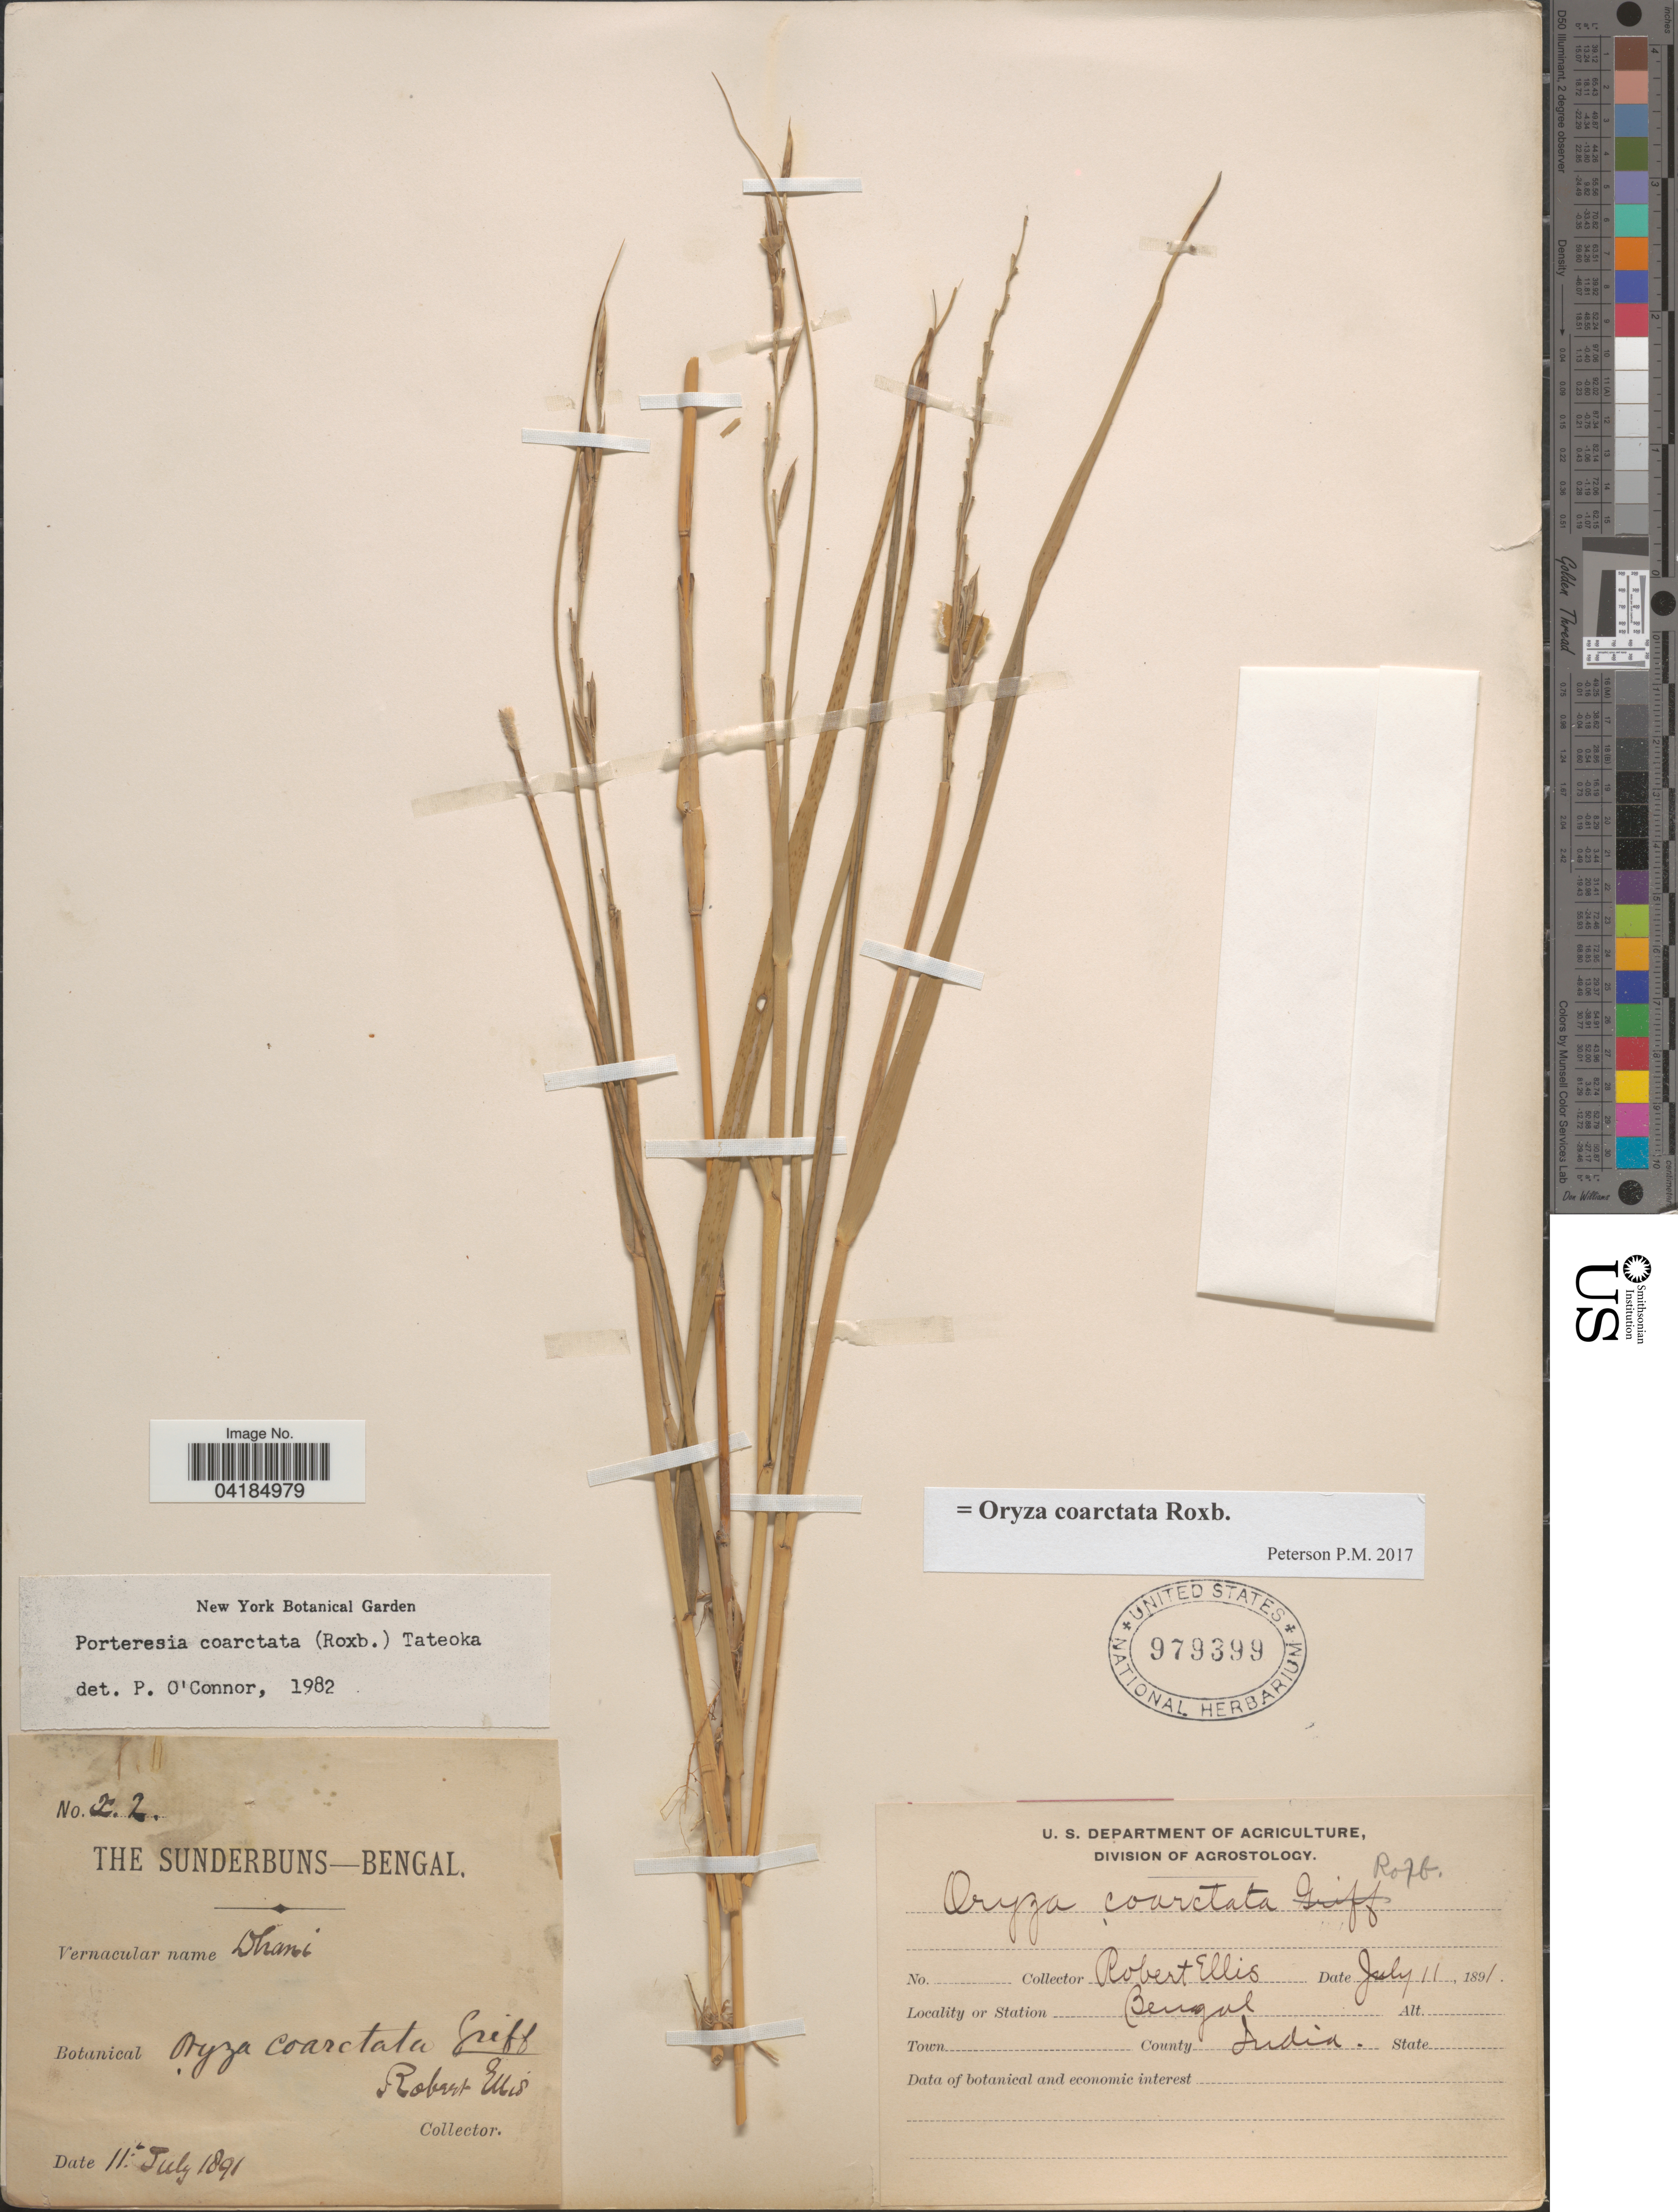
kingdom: Plantae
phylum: Tracheophyta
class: Liliopsida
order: Poales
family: Poaceae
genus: Oryza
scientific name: Oryza coarctata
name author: Roxb.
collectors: R. Ellis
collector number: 22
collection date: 1891-07-11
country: India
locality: The Sunderbuns- Bengal.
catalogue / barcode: US 979399